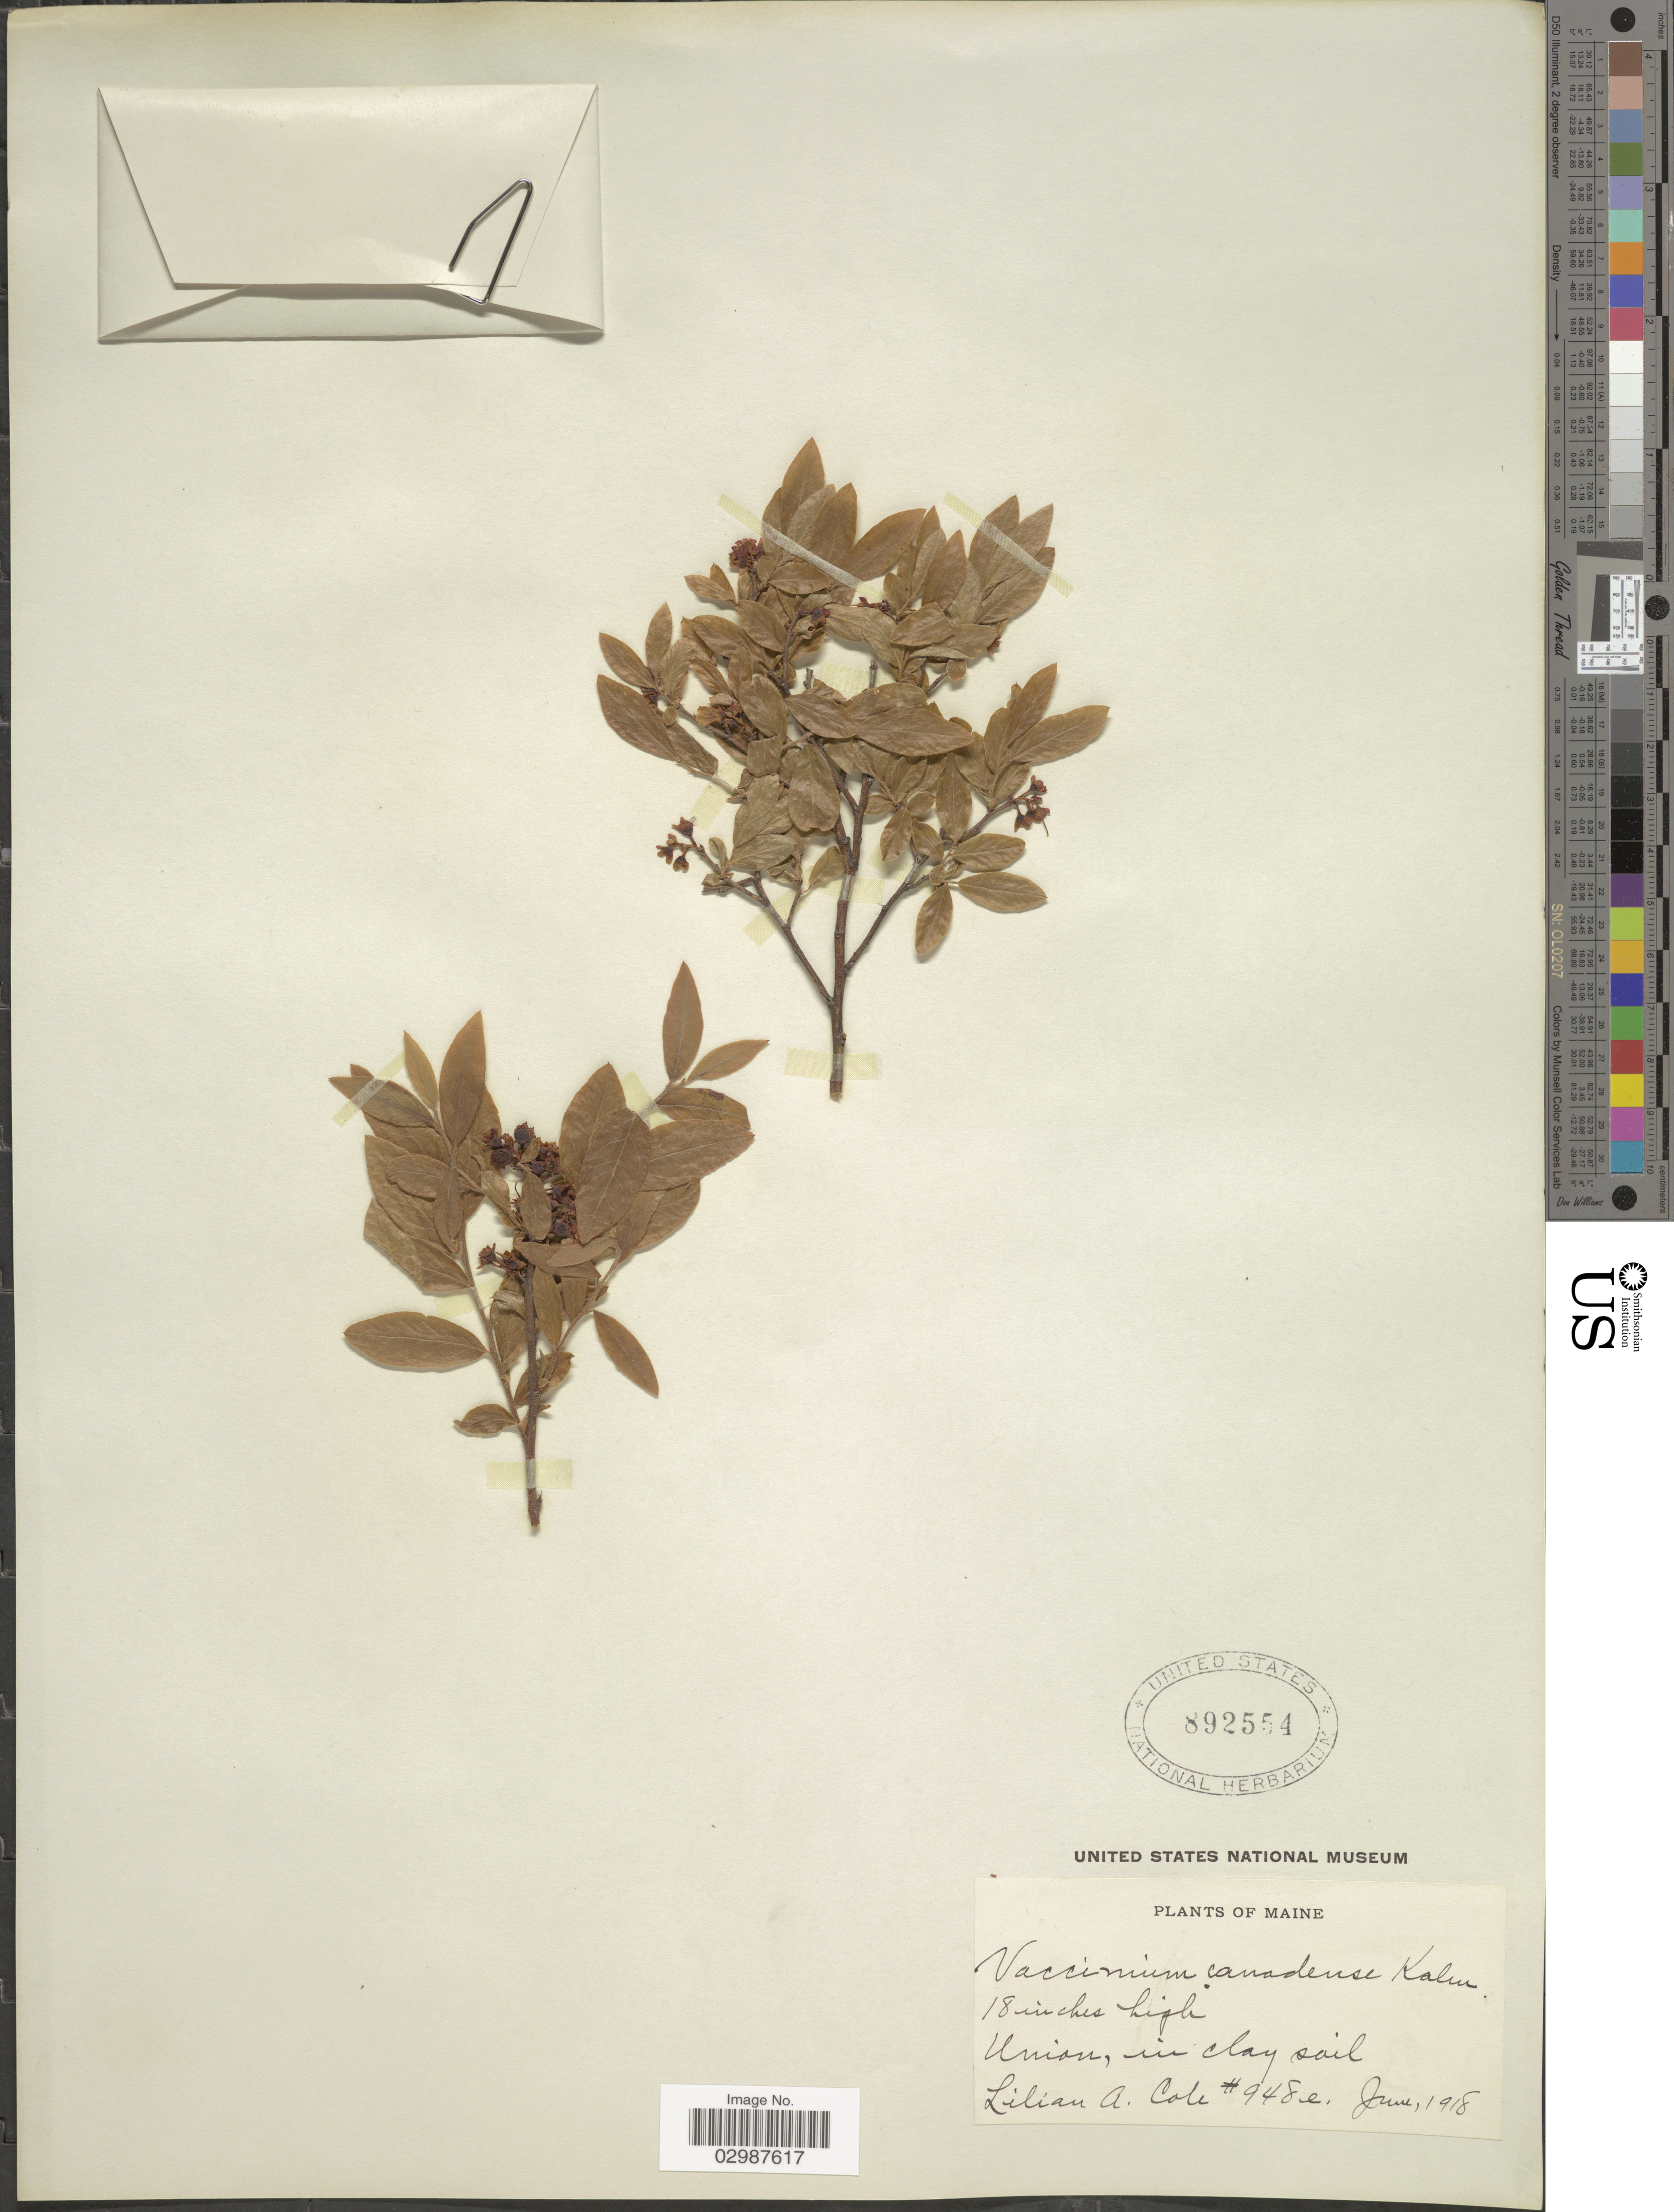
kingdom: Plantae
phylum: Tracheophyta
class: Magnoliopsida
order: Ericales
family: Ericaceae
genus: Vaccinium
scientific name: Vaccinium canadense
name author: Kalm ex Richardson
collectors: L. A. Cole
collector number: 948e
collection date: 1918-06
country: United States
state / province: Maine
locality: Union.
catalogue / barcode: US 892554